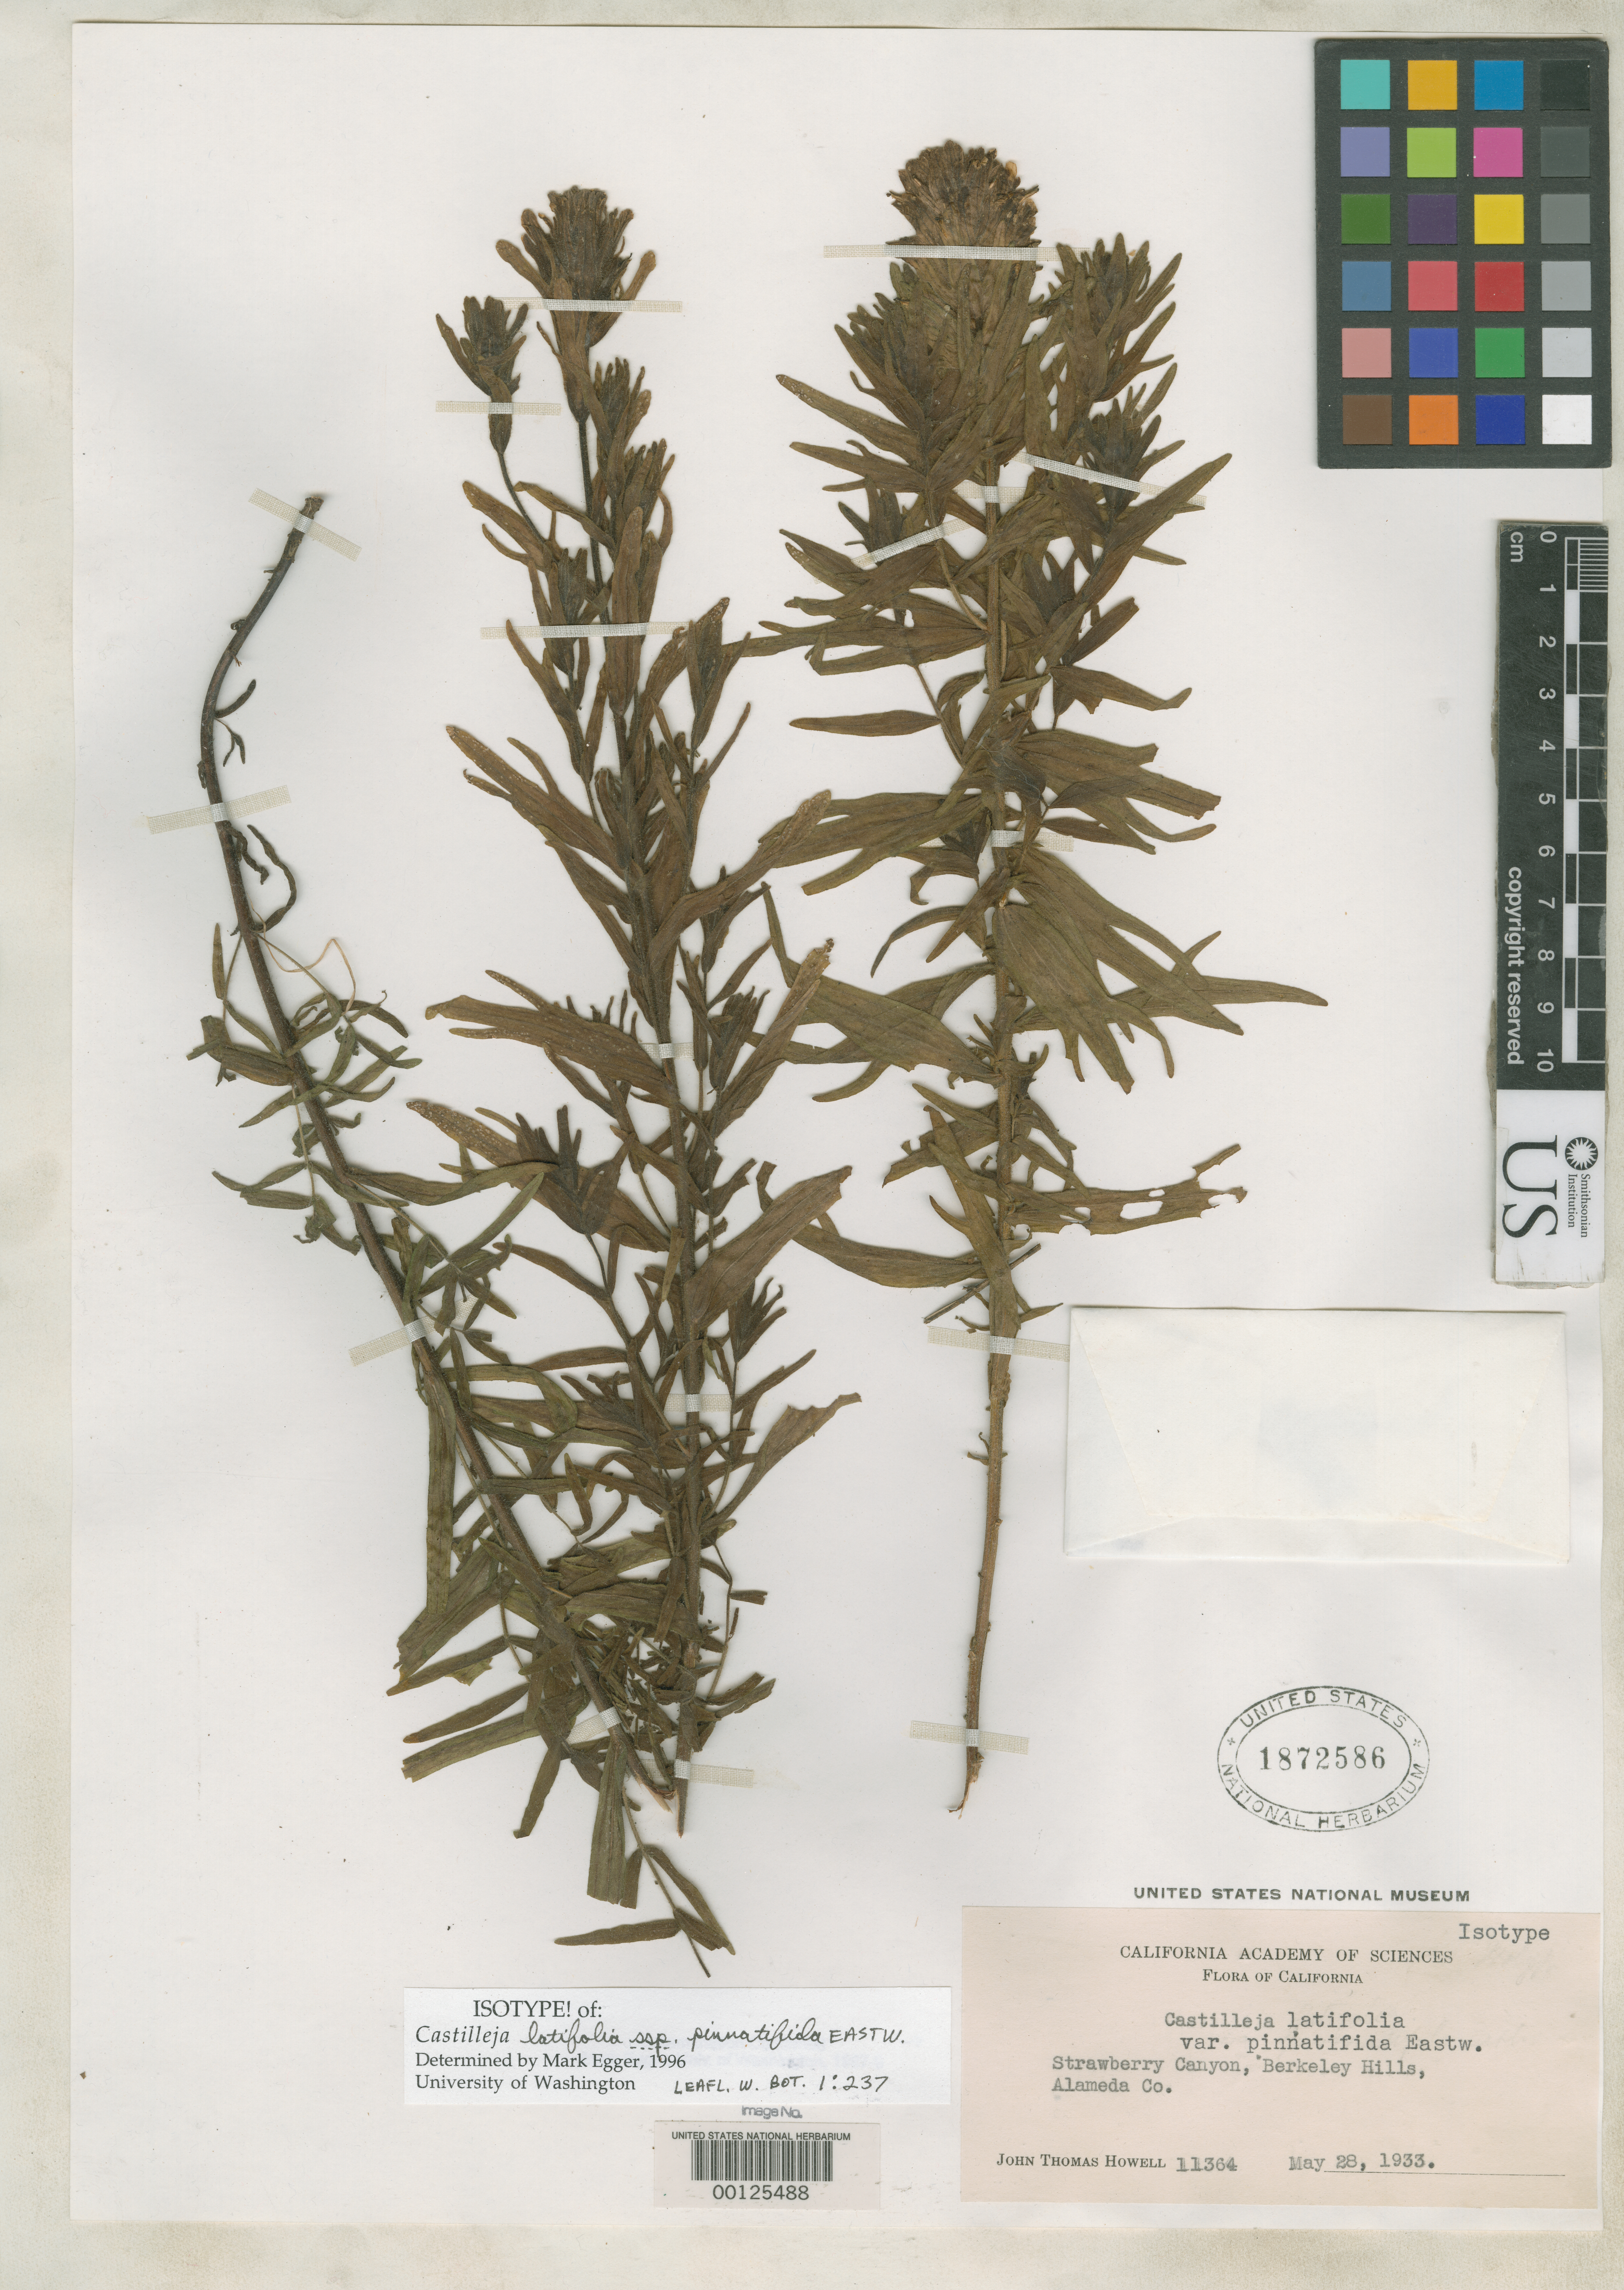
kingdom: Plantae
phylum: Tracheophyta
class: Magnoliopsida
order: Lamiales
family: Orobanchaceae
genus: Castilleja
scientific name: Castilleja latifolia subsp. pinnatifida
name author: Eastw.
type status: Isotype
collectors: J. T. Howell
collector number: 11364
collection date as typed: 28 May 1933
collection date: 1933-05-28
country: United States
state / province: California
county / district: Alameda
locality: Berkeley Hills, Strawberry Canyon.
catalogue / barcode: US 1872586